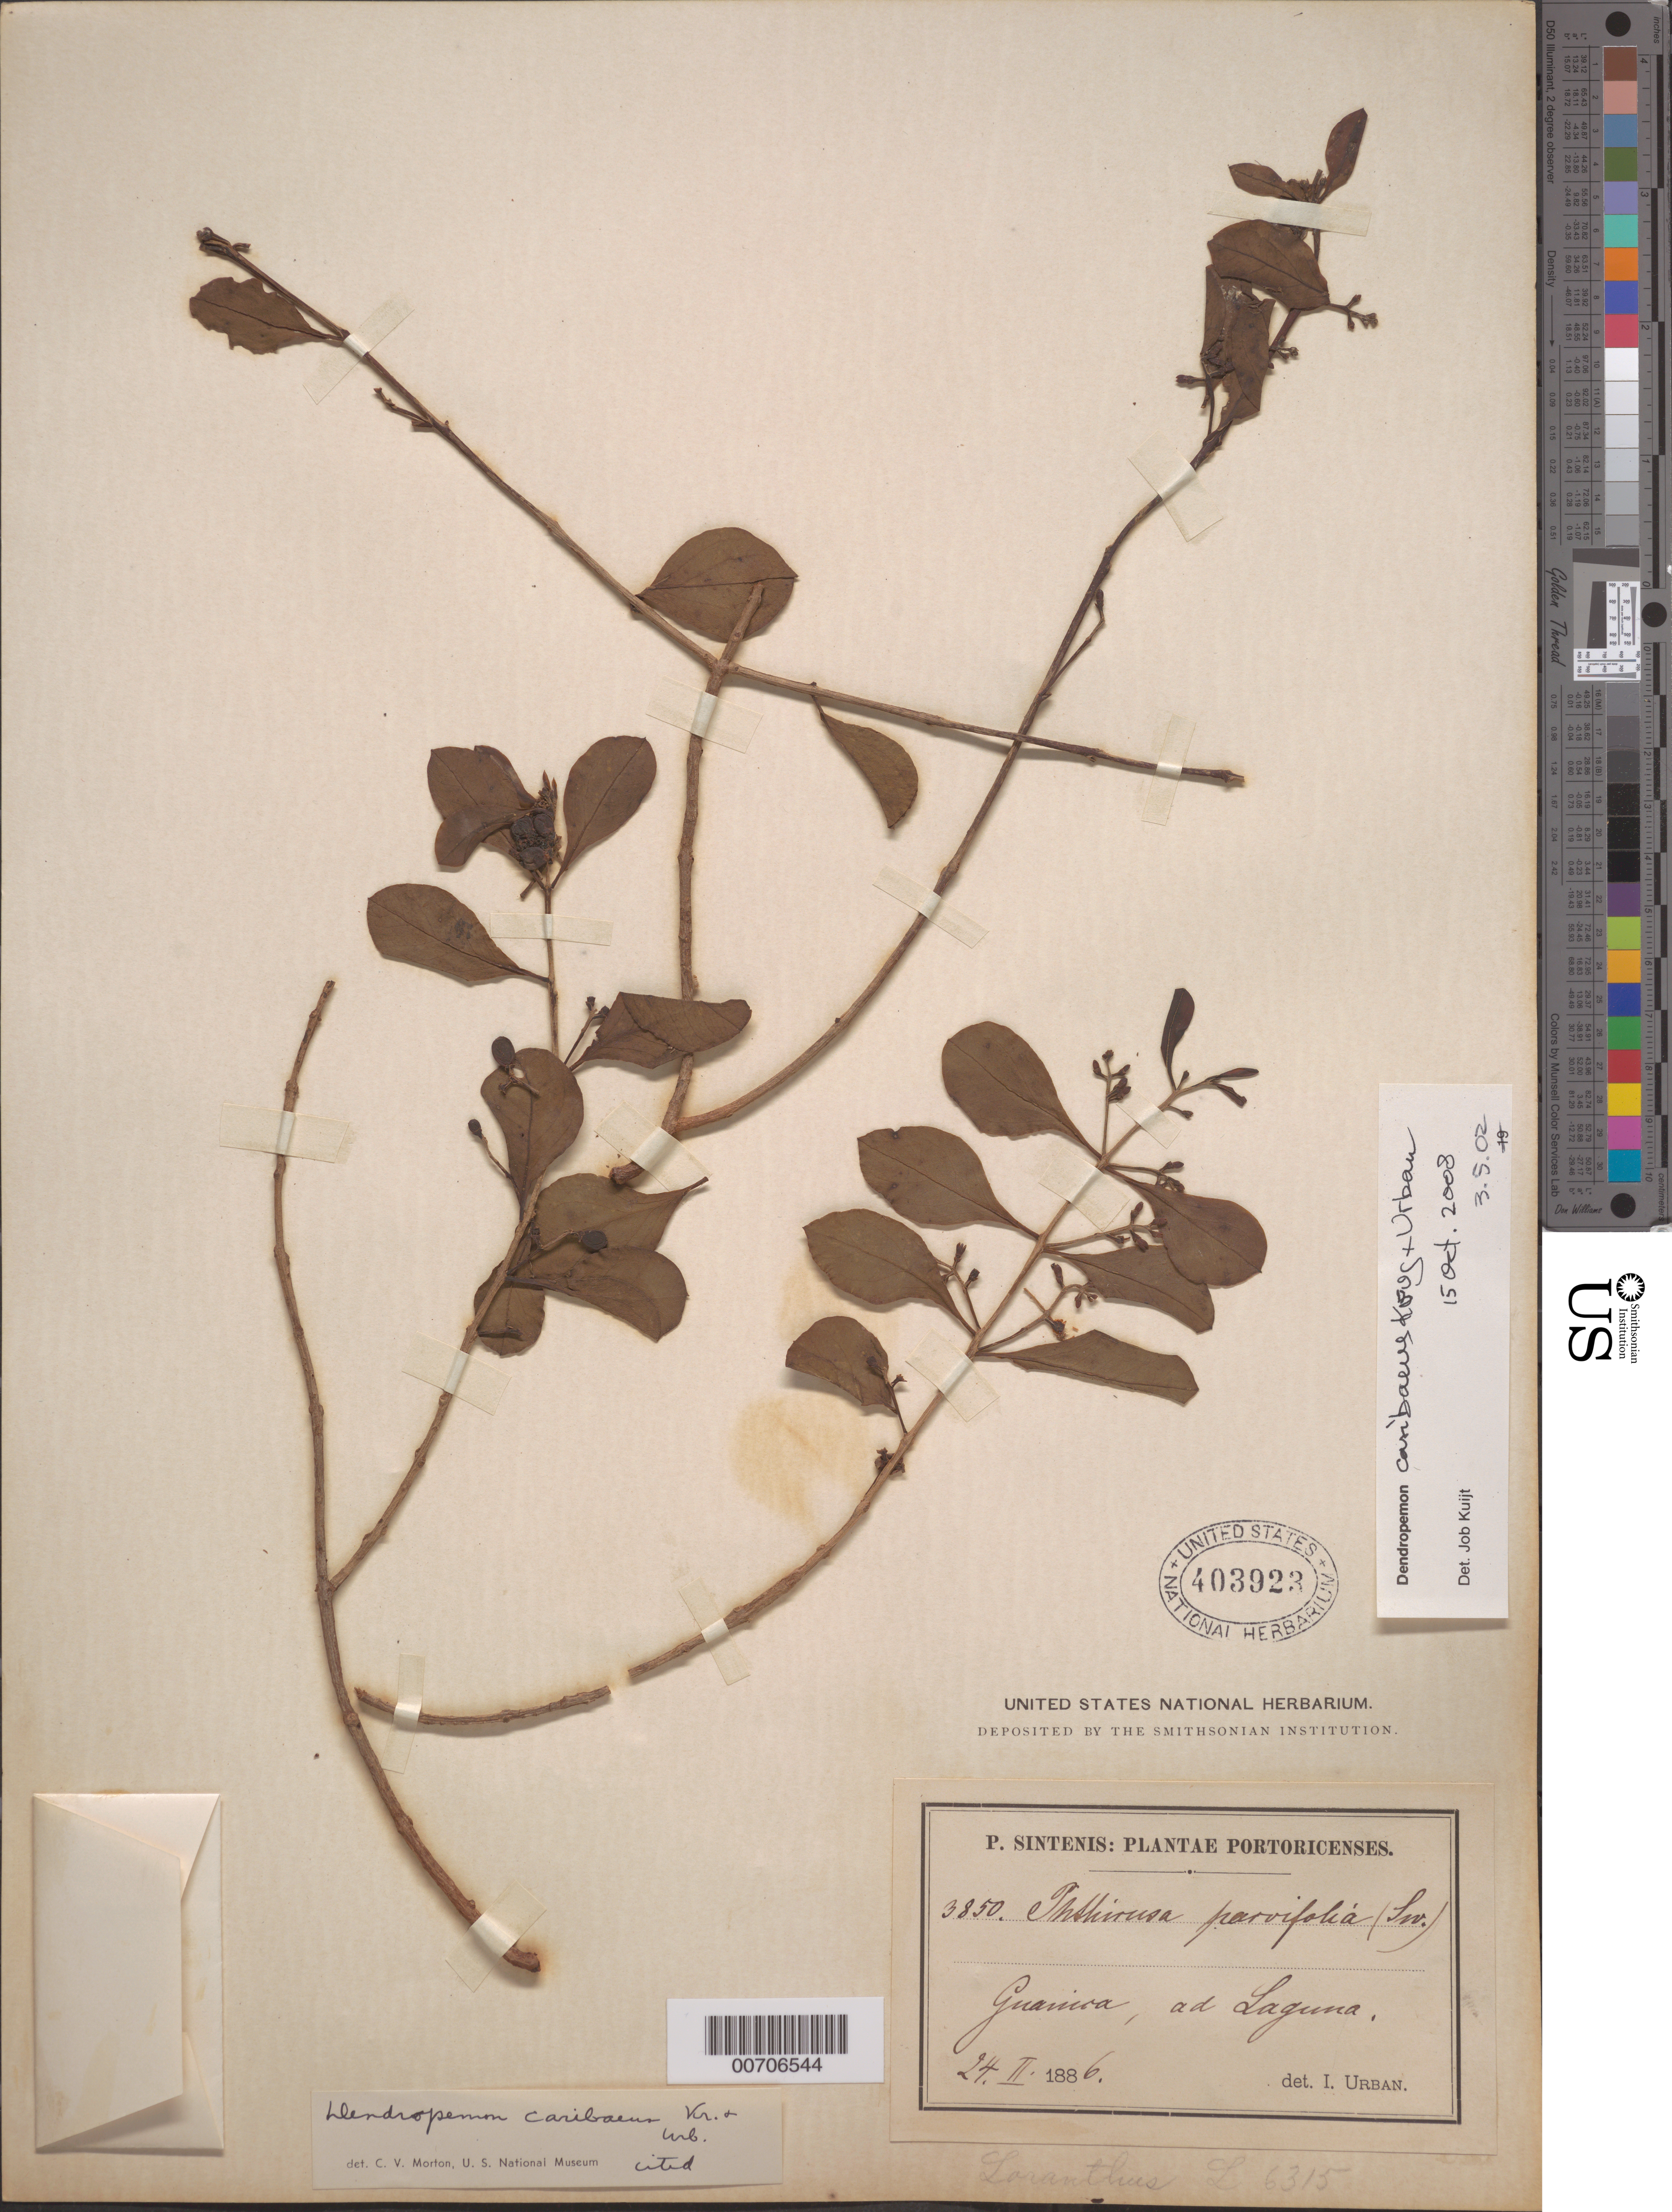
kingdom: Plantae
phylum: Tracheophyta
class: Magnoliopsida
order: Santalales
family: Loranthaceae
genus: Dendropemon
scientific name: Dendropemon caribaeus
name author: Krug & Urb.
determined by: Morton, C. V.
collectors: P. Sintenis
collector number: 3850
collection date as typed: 24 Feb 1886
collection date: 1886-02-24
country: Puerto Rico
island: Greater Antilles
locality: Guanica, ad Laguna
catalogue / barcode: US 403923